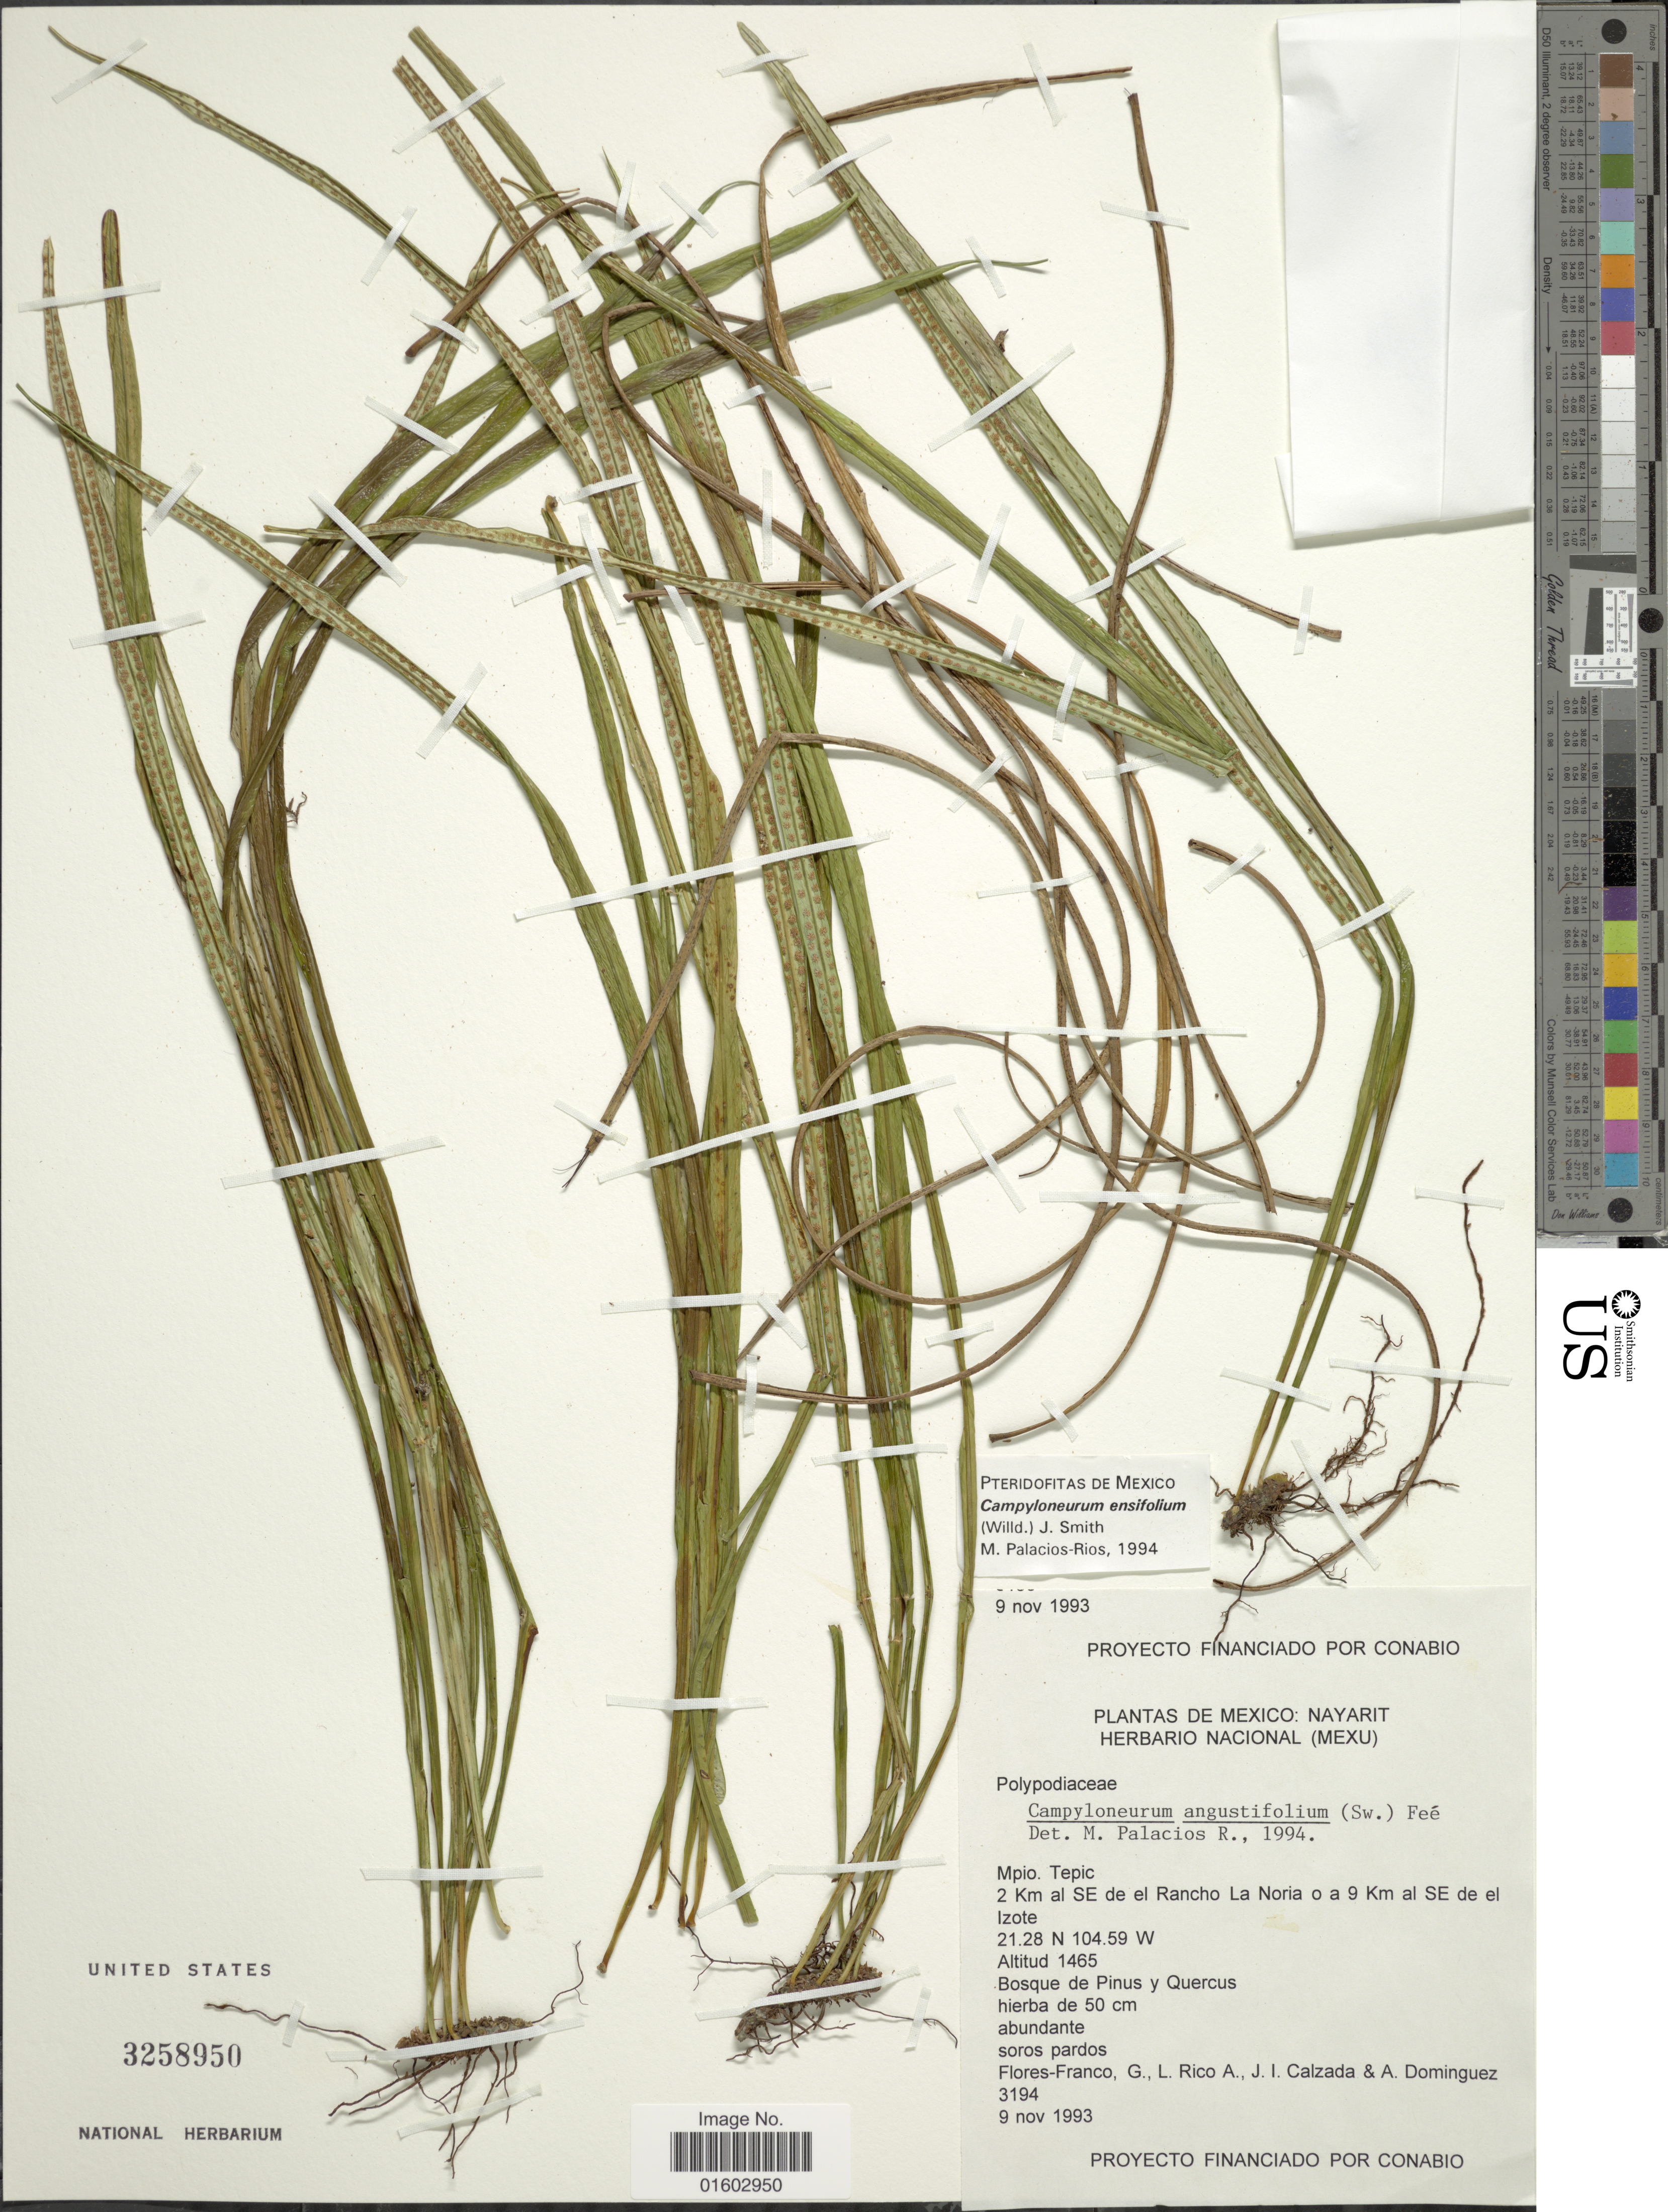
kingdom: Plantae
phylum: Tracheophyta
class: Polypodiopsida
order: Polypodiales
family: Polypodiaceae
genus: Campyloneurum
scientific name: Campyloneurum angustifolium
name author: (Sw.) Fée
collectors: G. Flores F., L. Rico, J. I. Calzada & A. Dominguez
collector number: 3194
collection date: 1993-11-09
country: Mexico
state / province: Nayarit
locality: Mpio. Tepic. 2 Km al SE de el Rancho La Noria o a 9 Km al SE de el Izote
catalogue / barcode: US 3258950